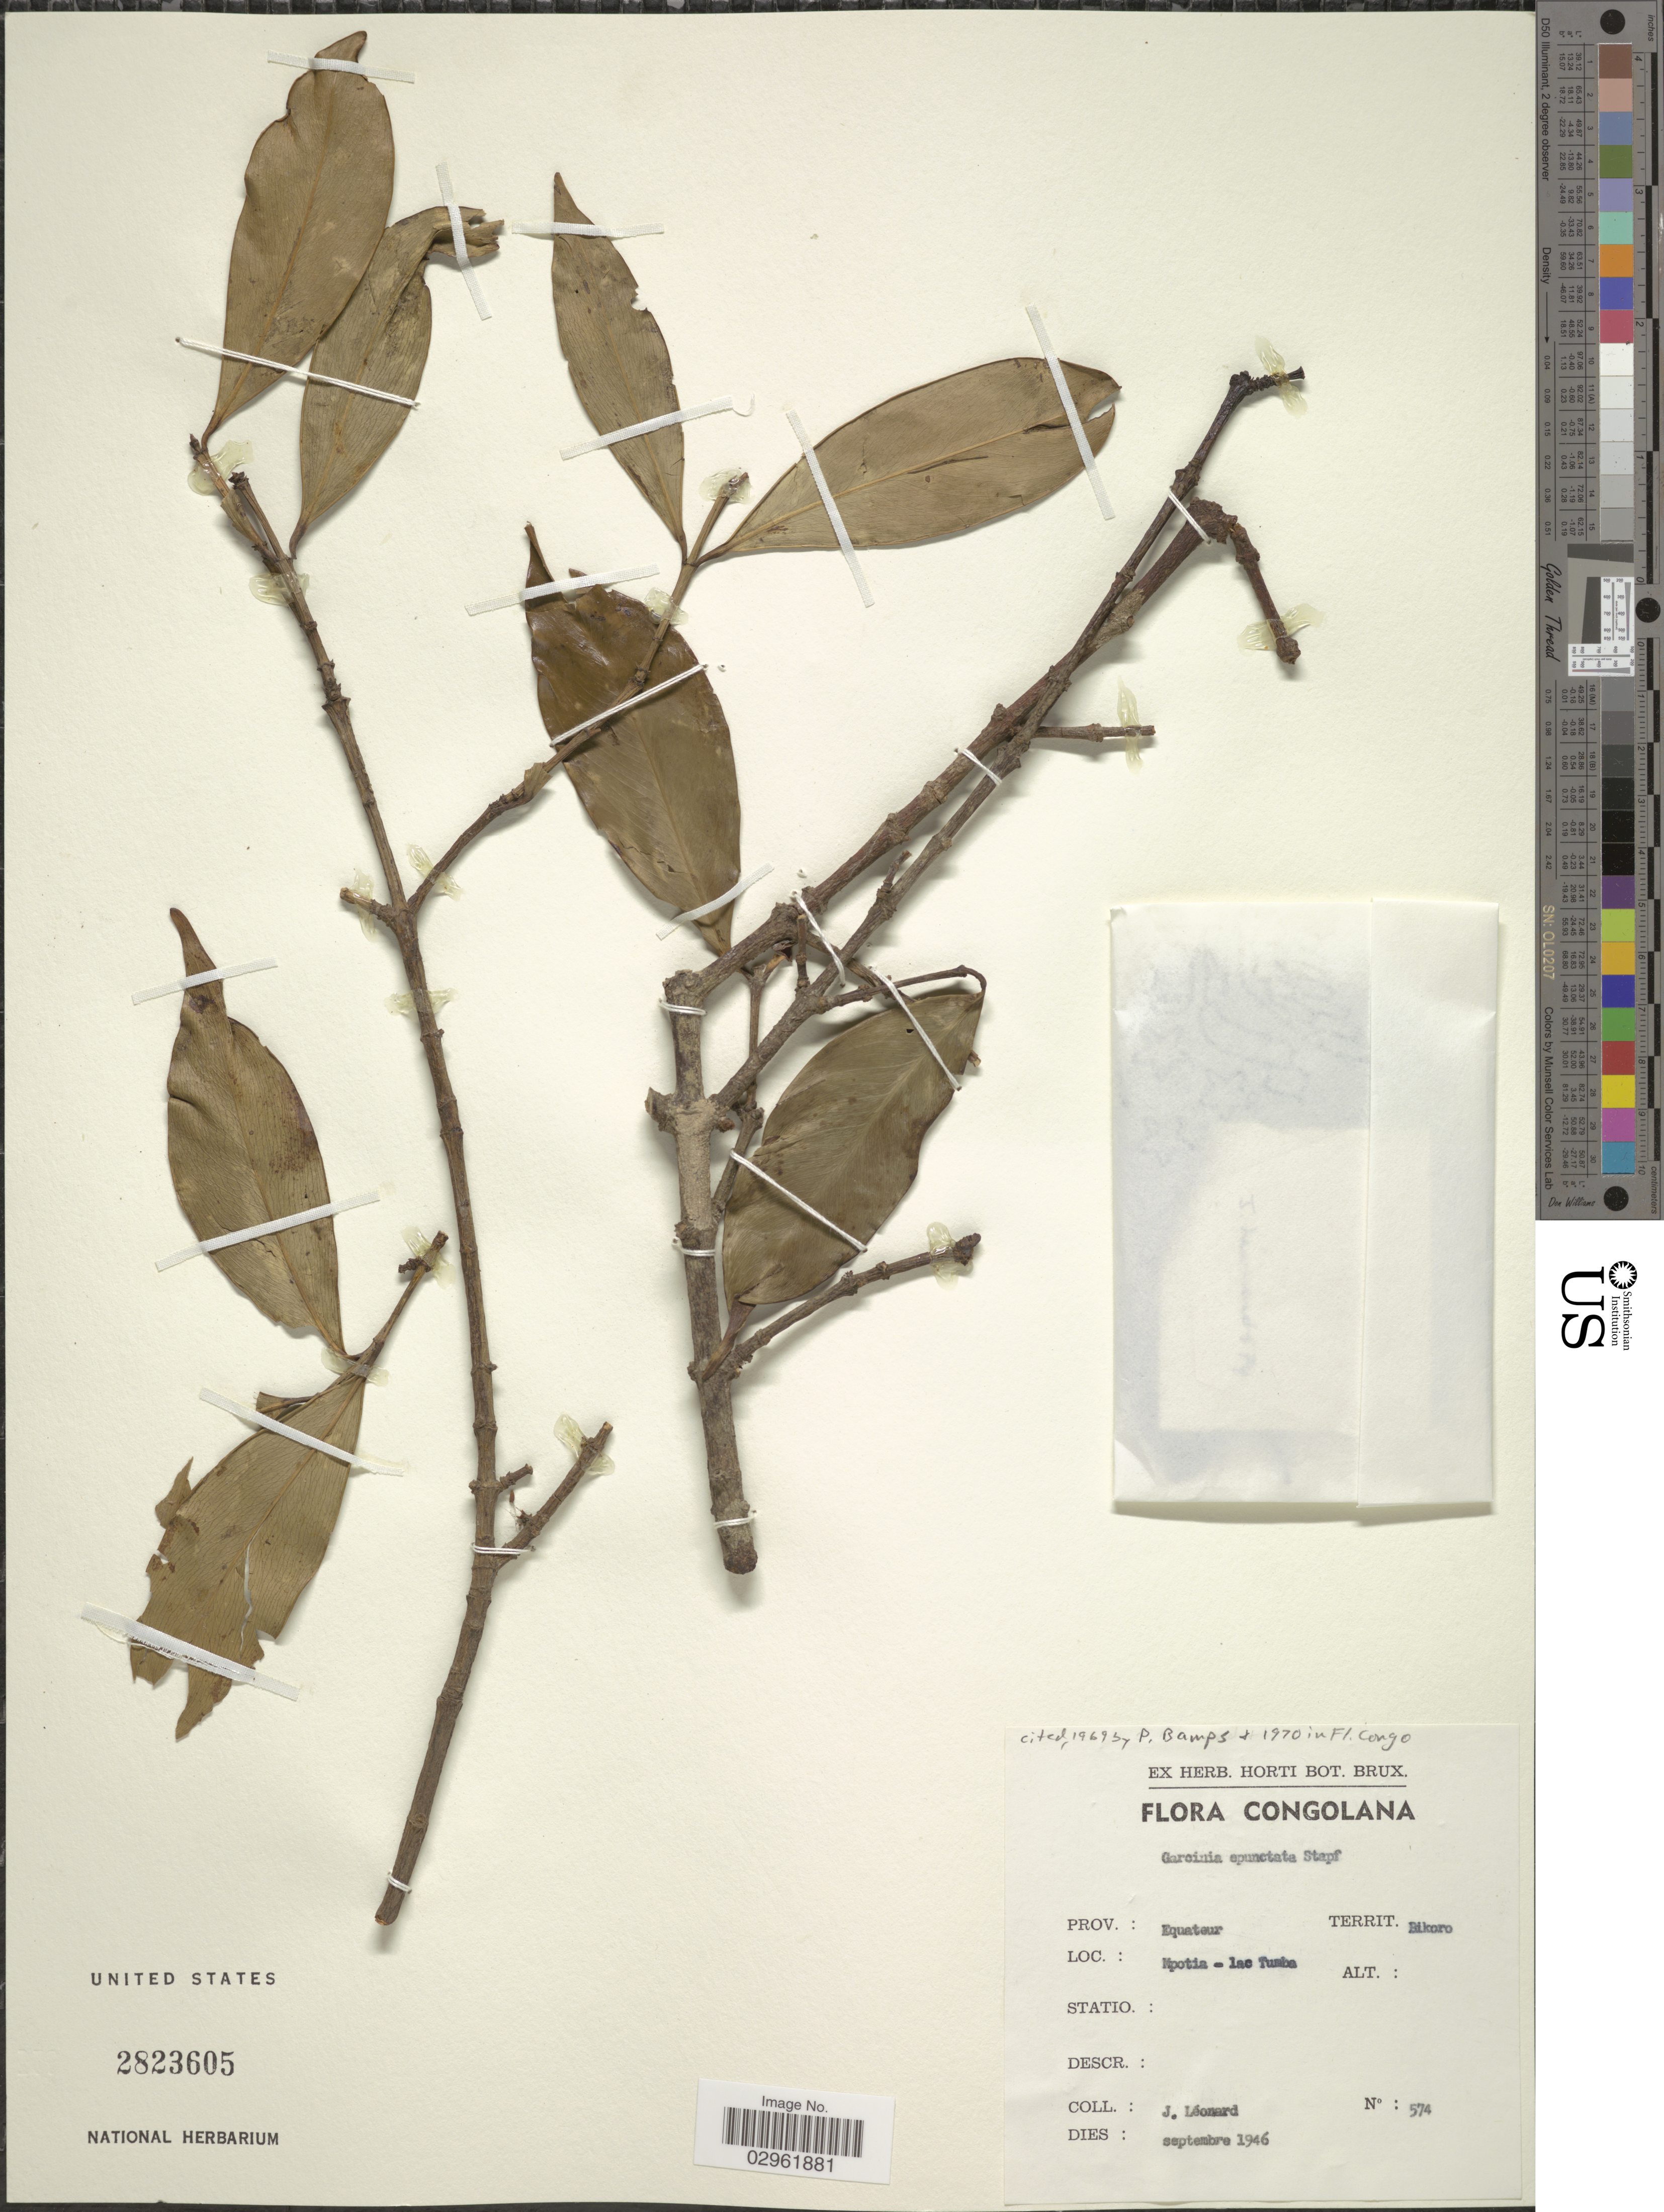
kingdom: Plantae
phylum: Tracheophyta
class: Magnoliopsida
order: Malpighiales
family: Clusiaceae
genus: Garcinia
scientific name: Garcinia epunctata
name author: Stapf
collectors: J. Leonard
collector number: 574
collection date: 1946-09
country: Congo, Democratic Republic of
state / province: Equateur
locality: Congolana, Territ. Bikoro, Mpotia - Lac Tumba.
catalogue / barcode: US 2823605